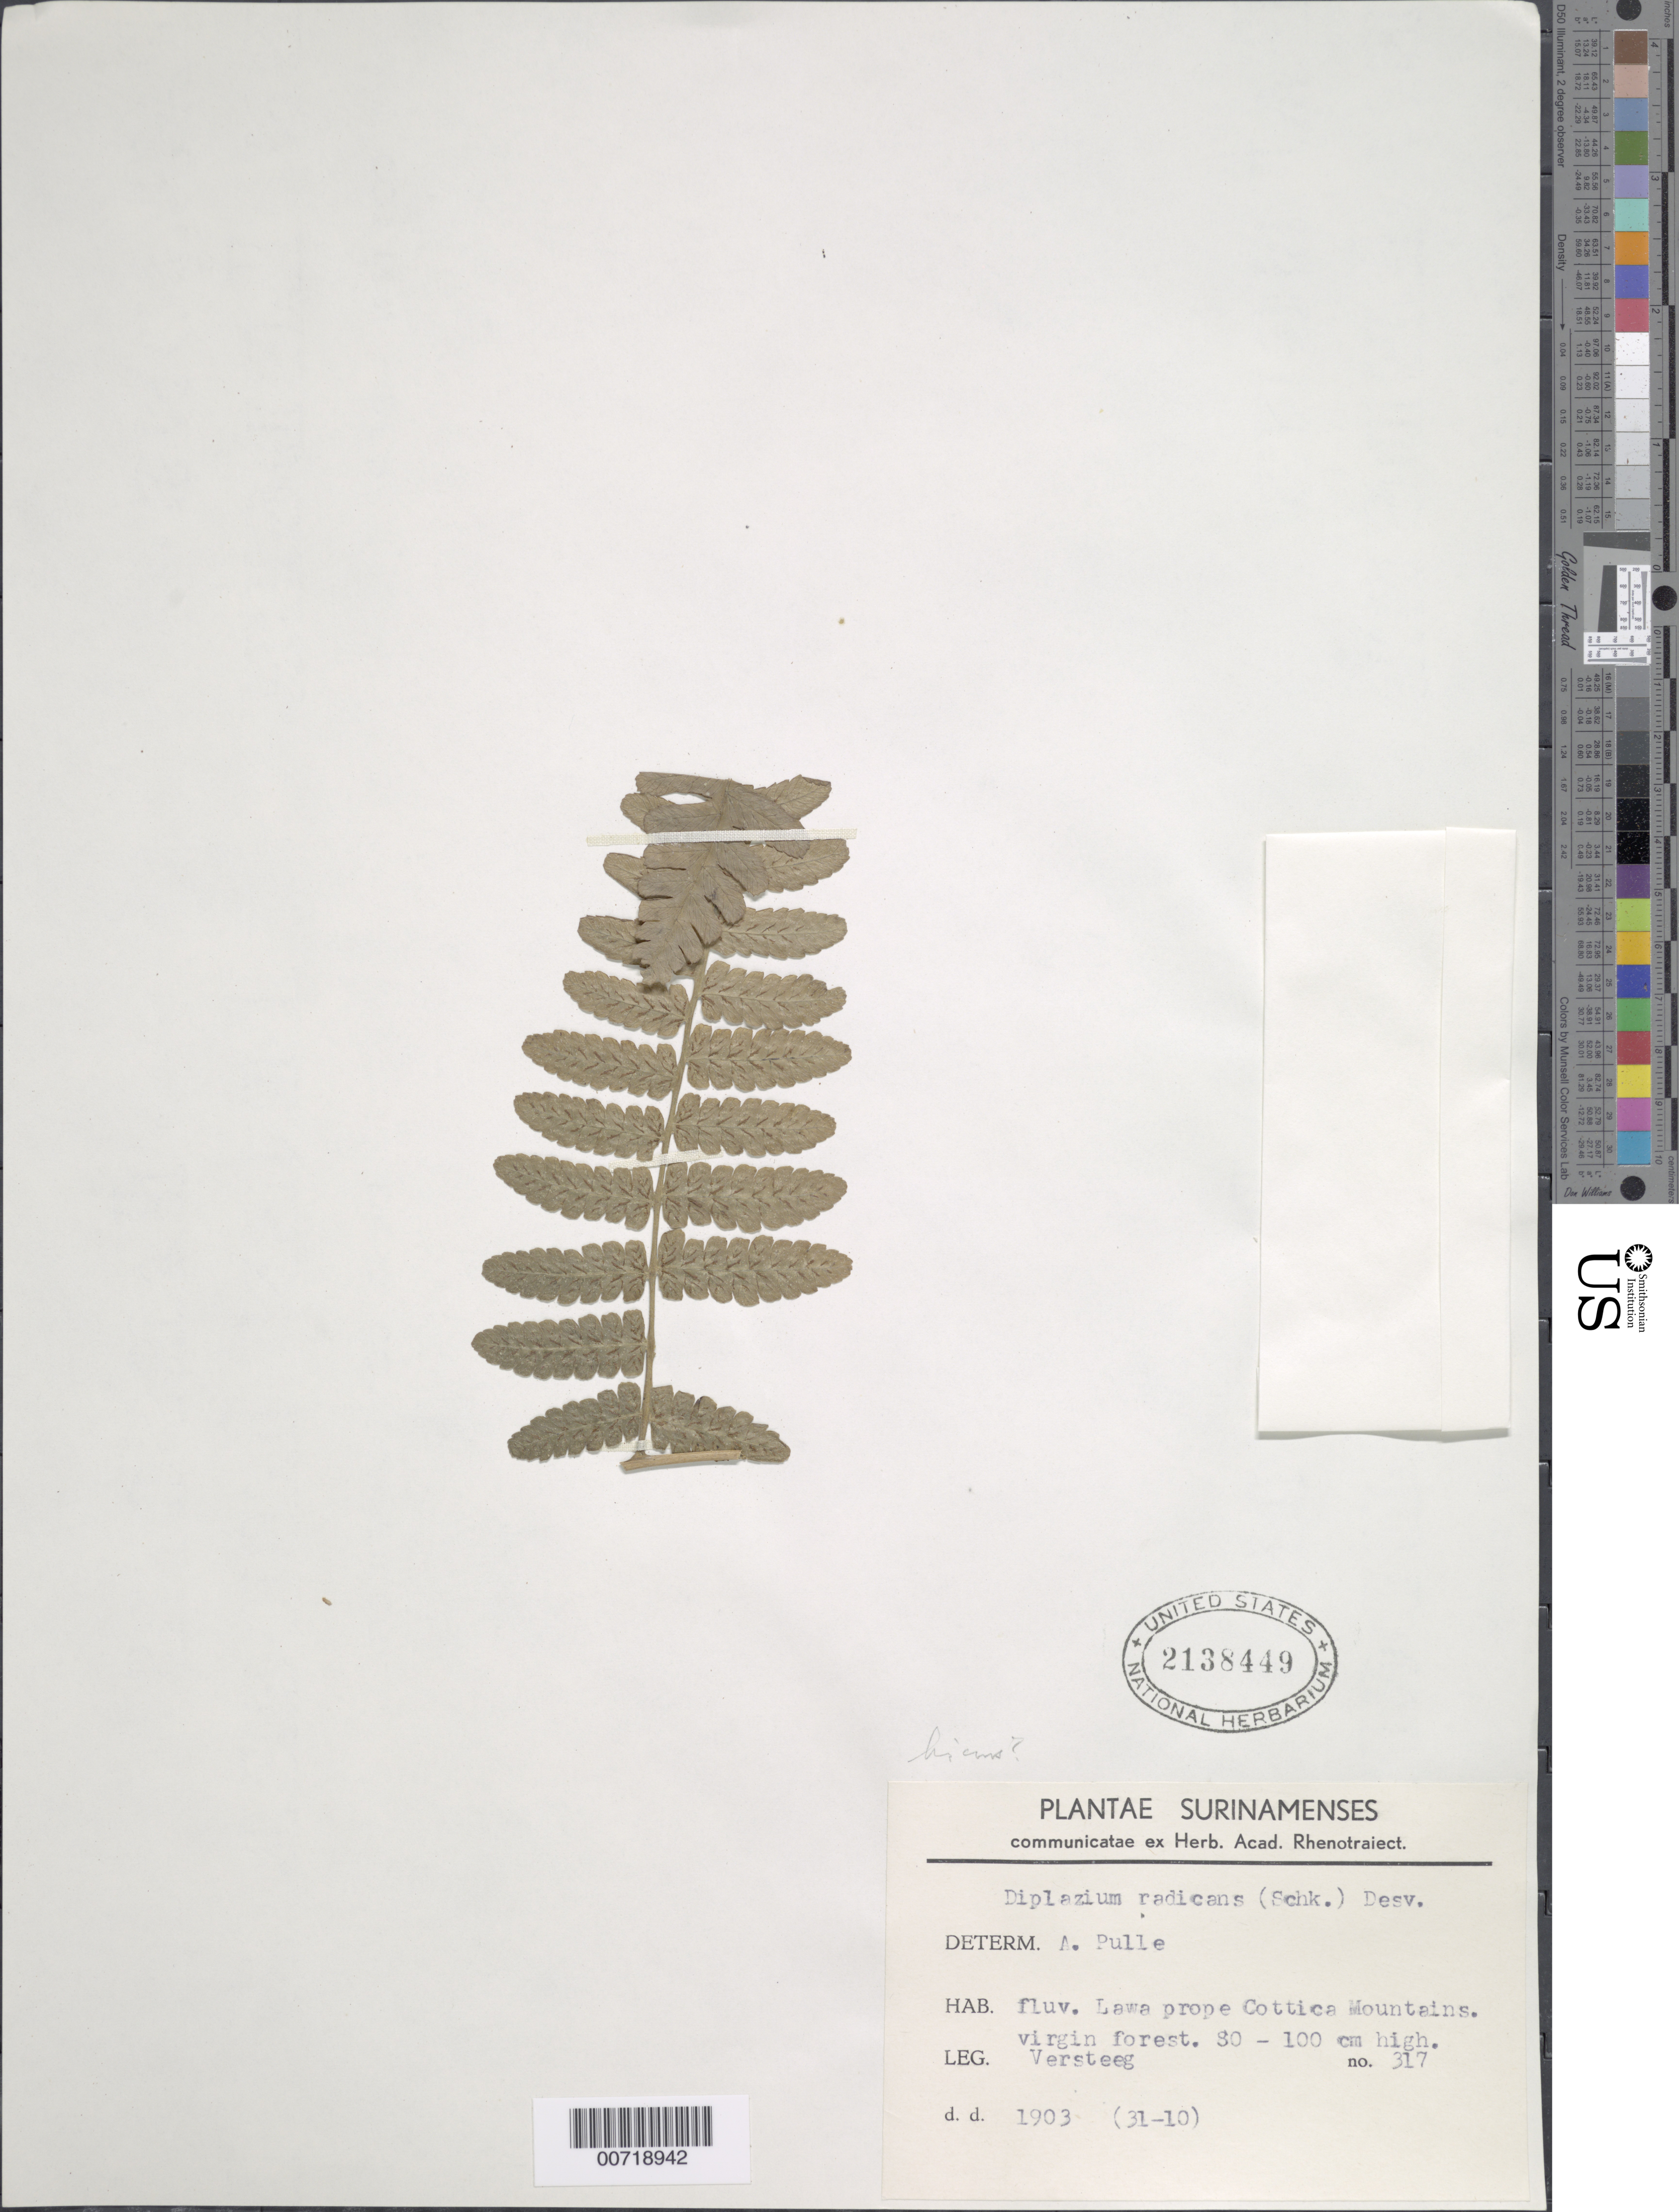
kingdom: Plantae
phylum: Tracheophyta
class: Polypodiopsida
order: Polypodiales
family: Athyriaceae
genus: Diplazium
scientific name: Diplazium hians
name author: Kunze ex Klotzsch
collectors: G. Versteeg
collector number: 317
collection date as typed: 31-Oct-03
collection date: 2003-10-31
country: Suriname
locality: Lawa R., near Cottica Mts.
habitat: Virgin forest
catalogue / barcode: US 2138449